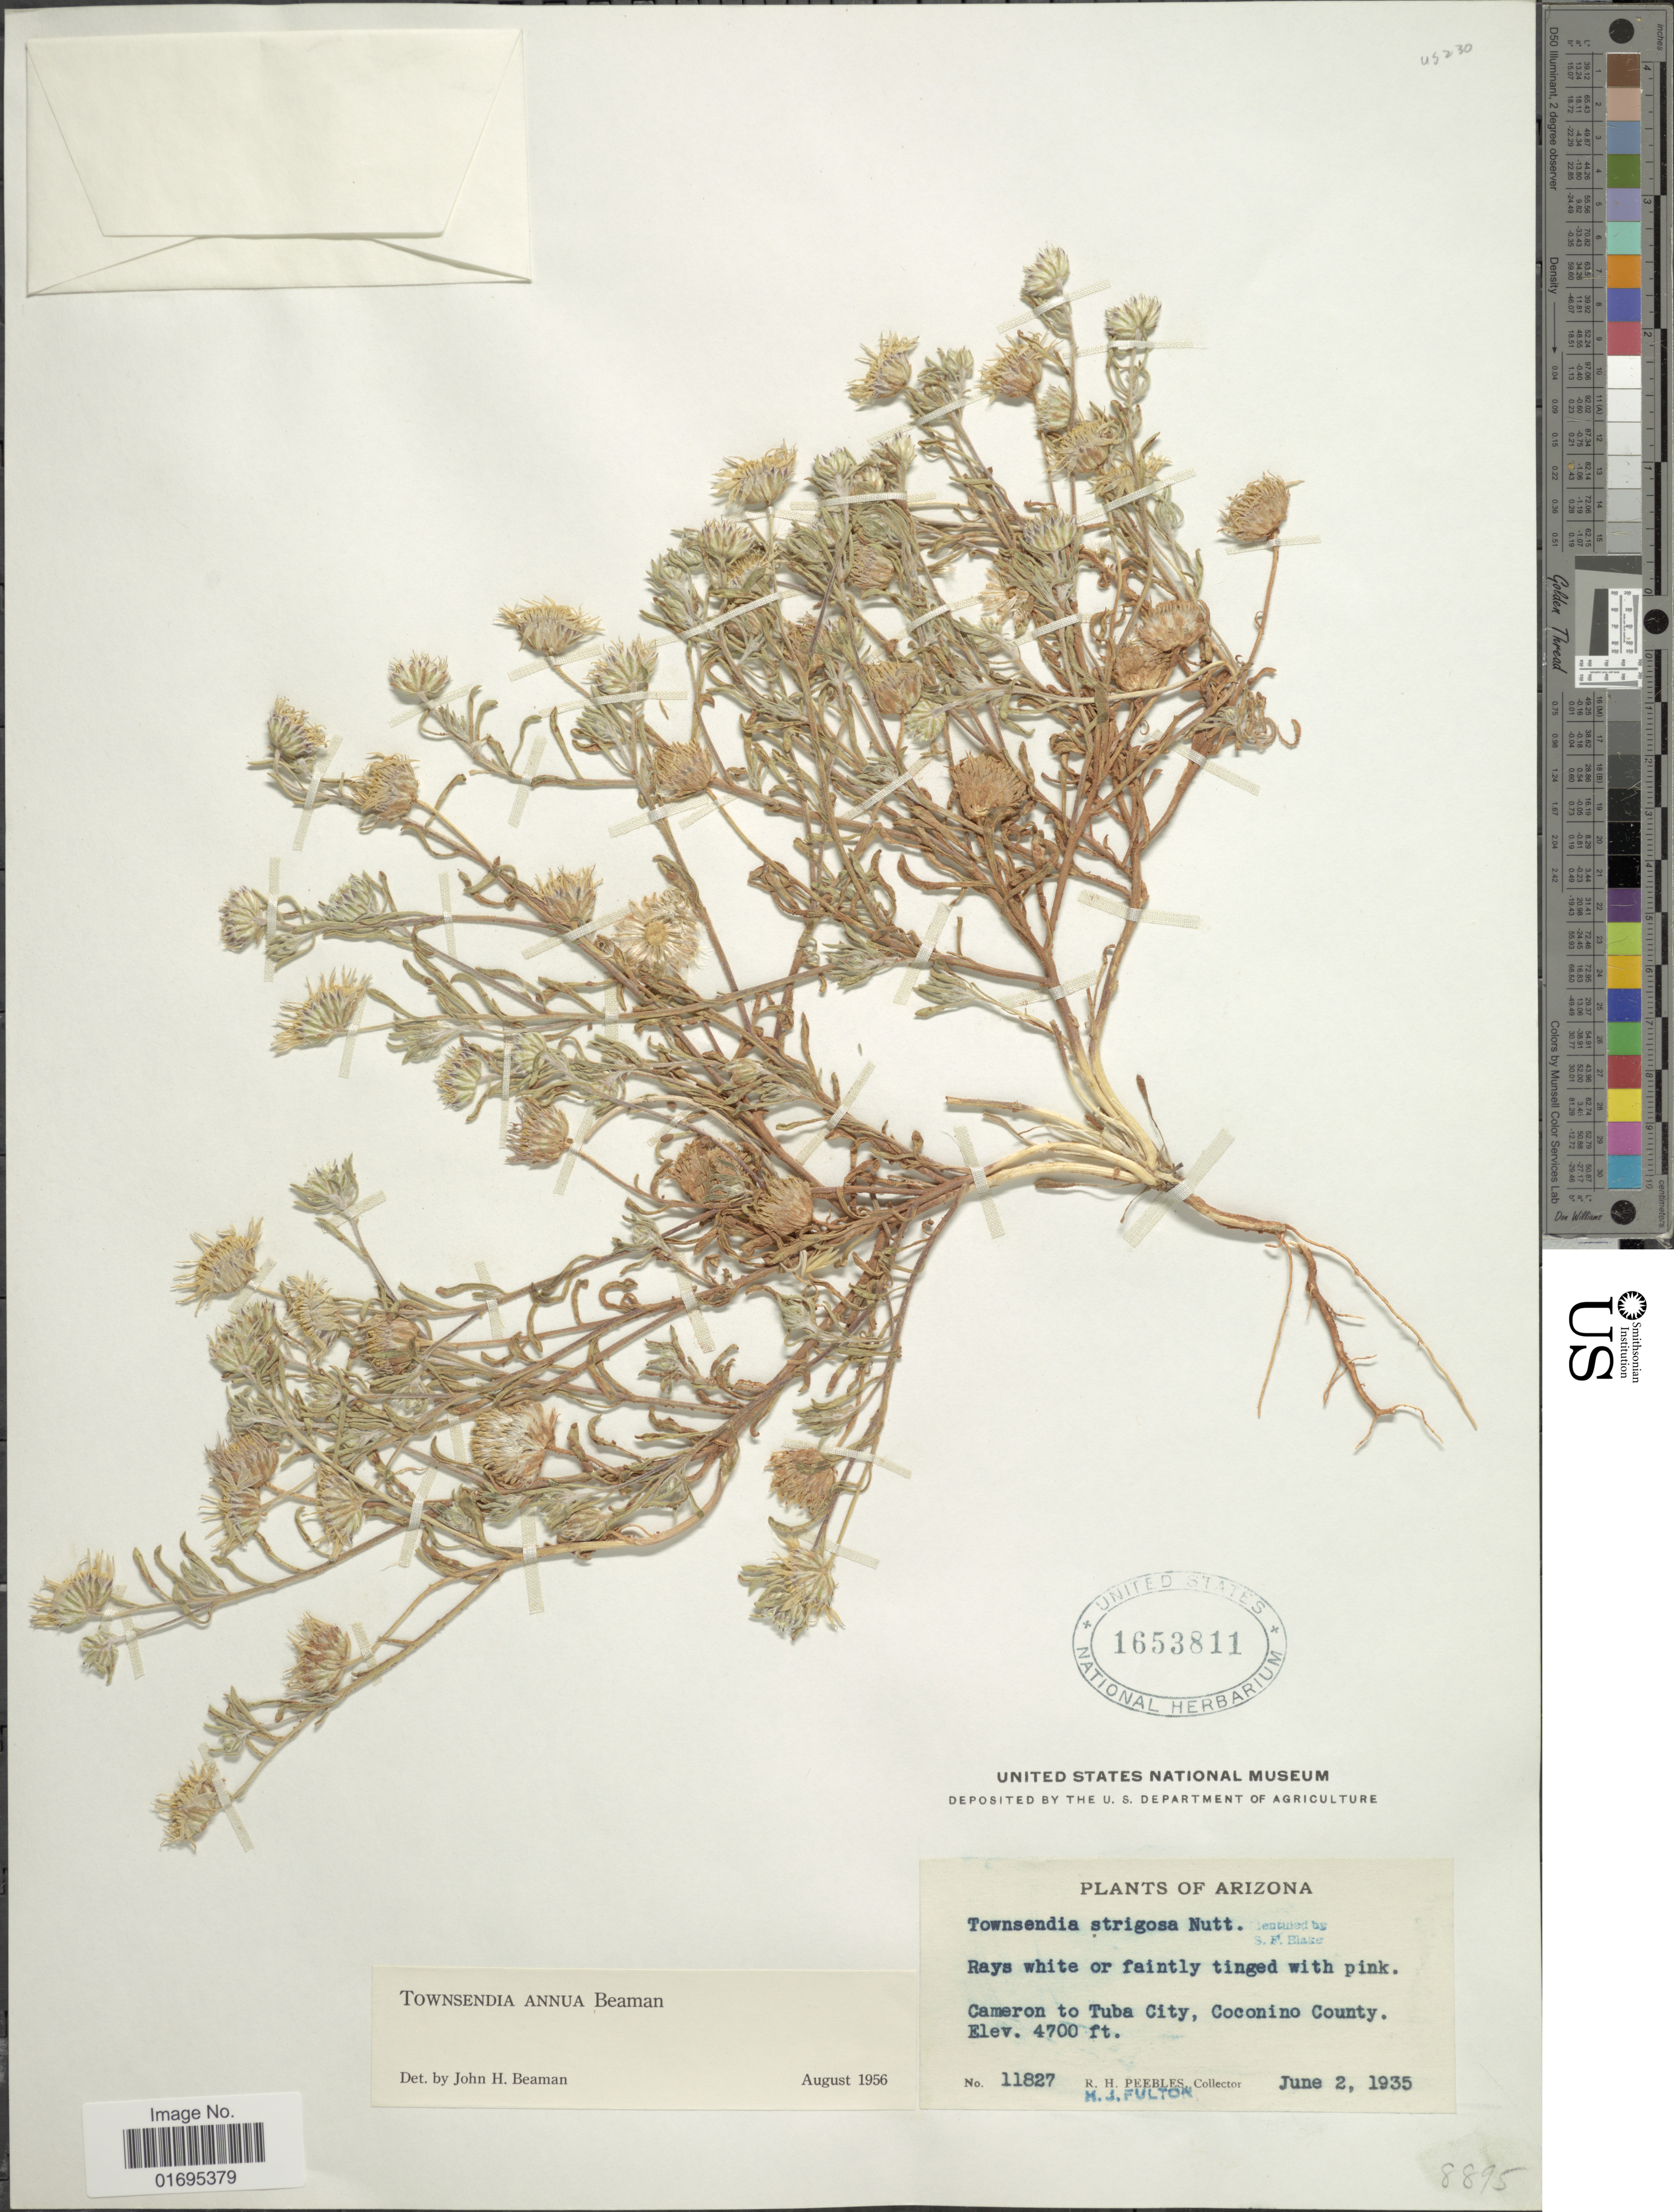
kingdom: Plantae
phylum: Tracheophyta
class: Magnoliopsida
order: Asterales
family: Asteraceae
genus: Townsendia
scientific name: Townsendia annua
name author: Beaman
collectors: R. H. Peebles & M. Fulton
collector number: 11827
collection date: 1935-06-02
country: United States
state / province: Arizona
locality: Cameron to Tuba City, Coconino County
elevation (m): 1433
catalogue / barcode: US 1653811